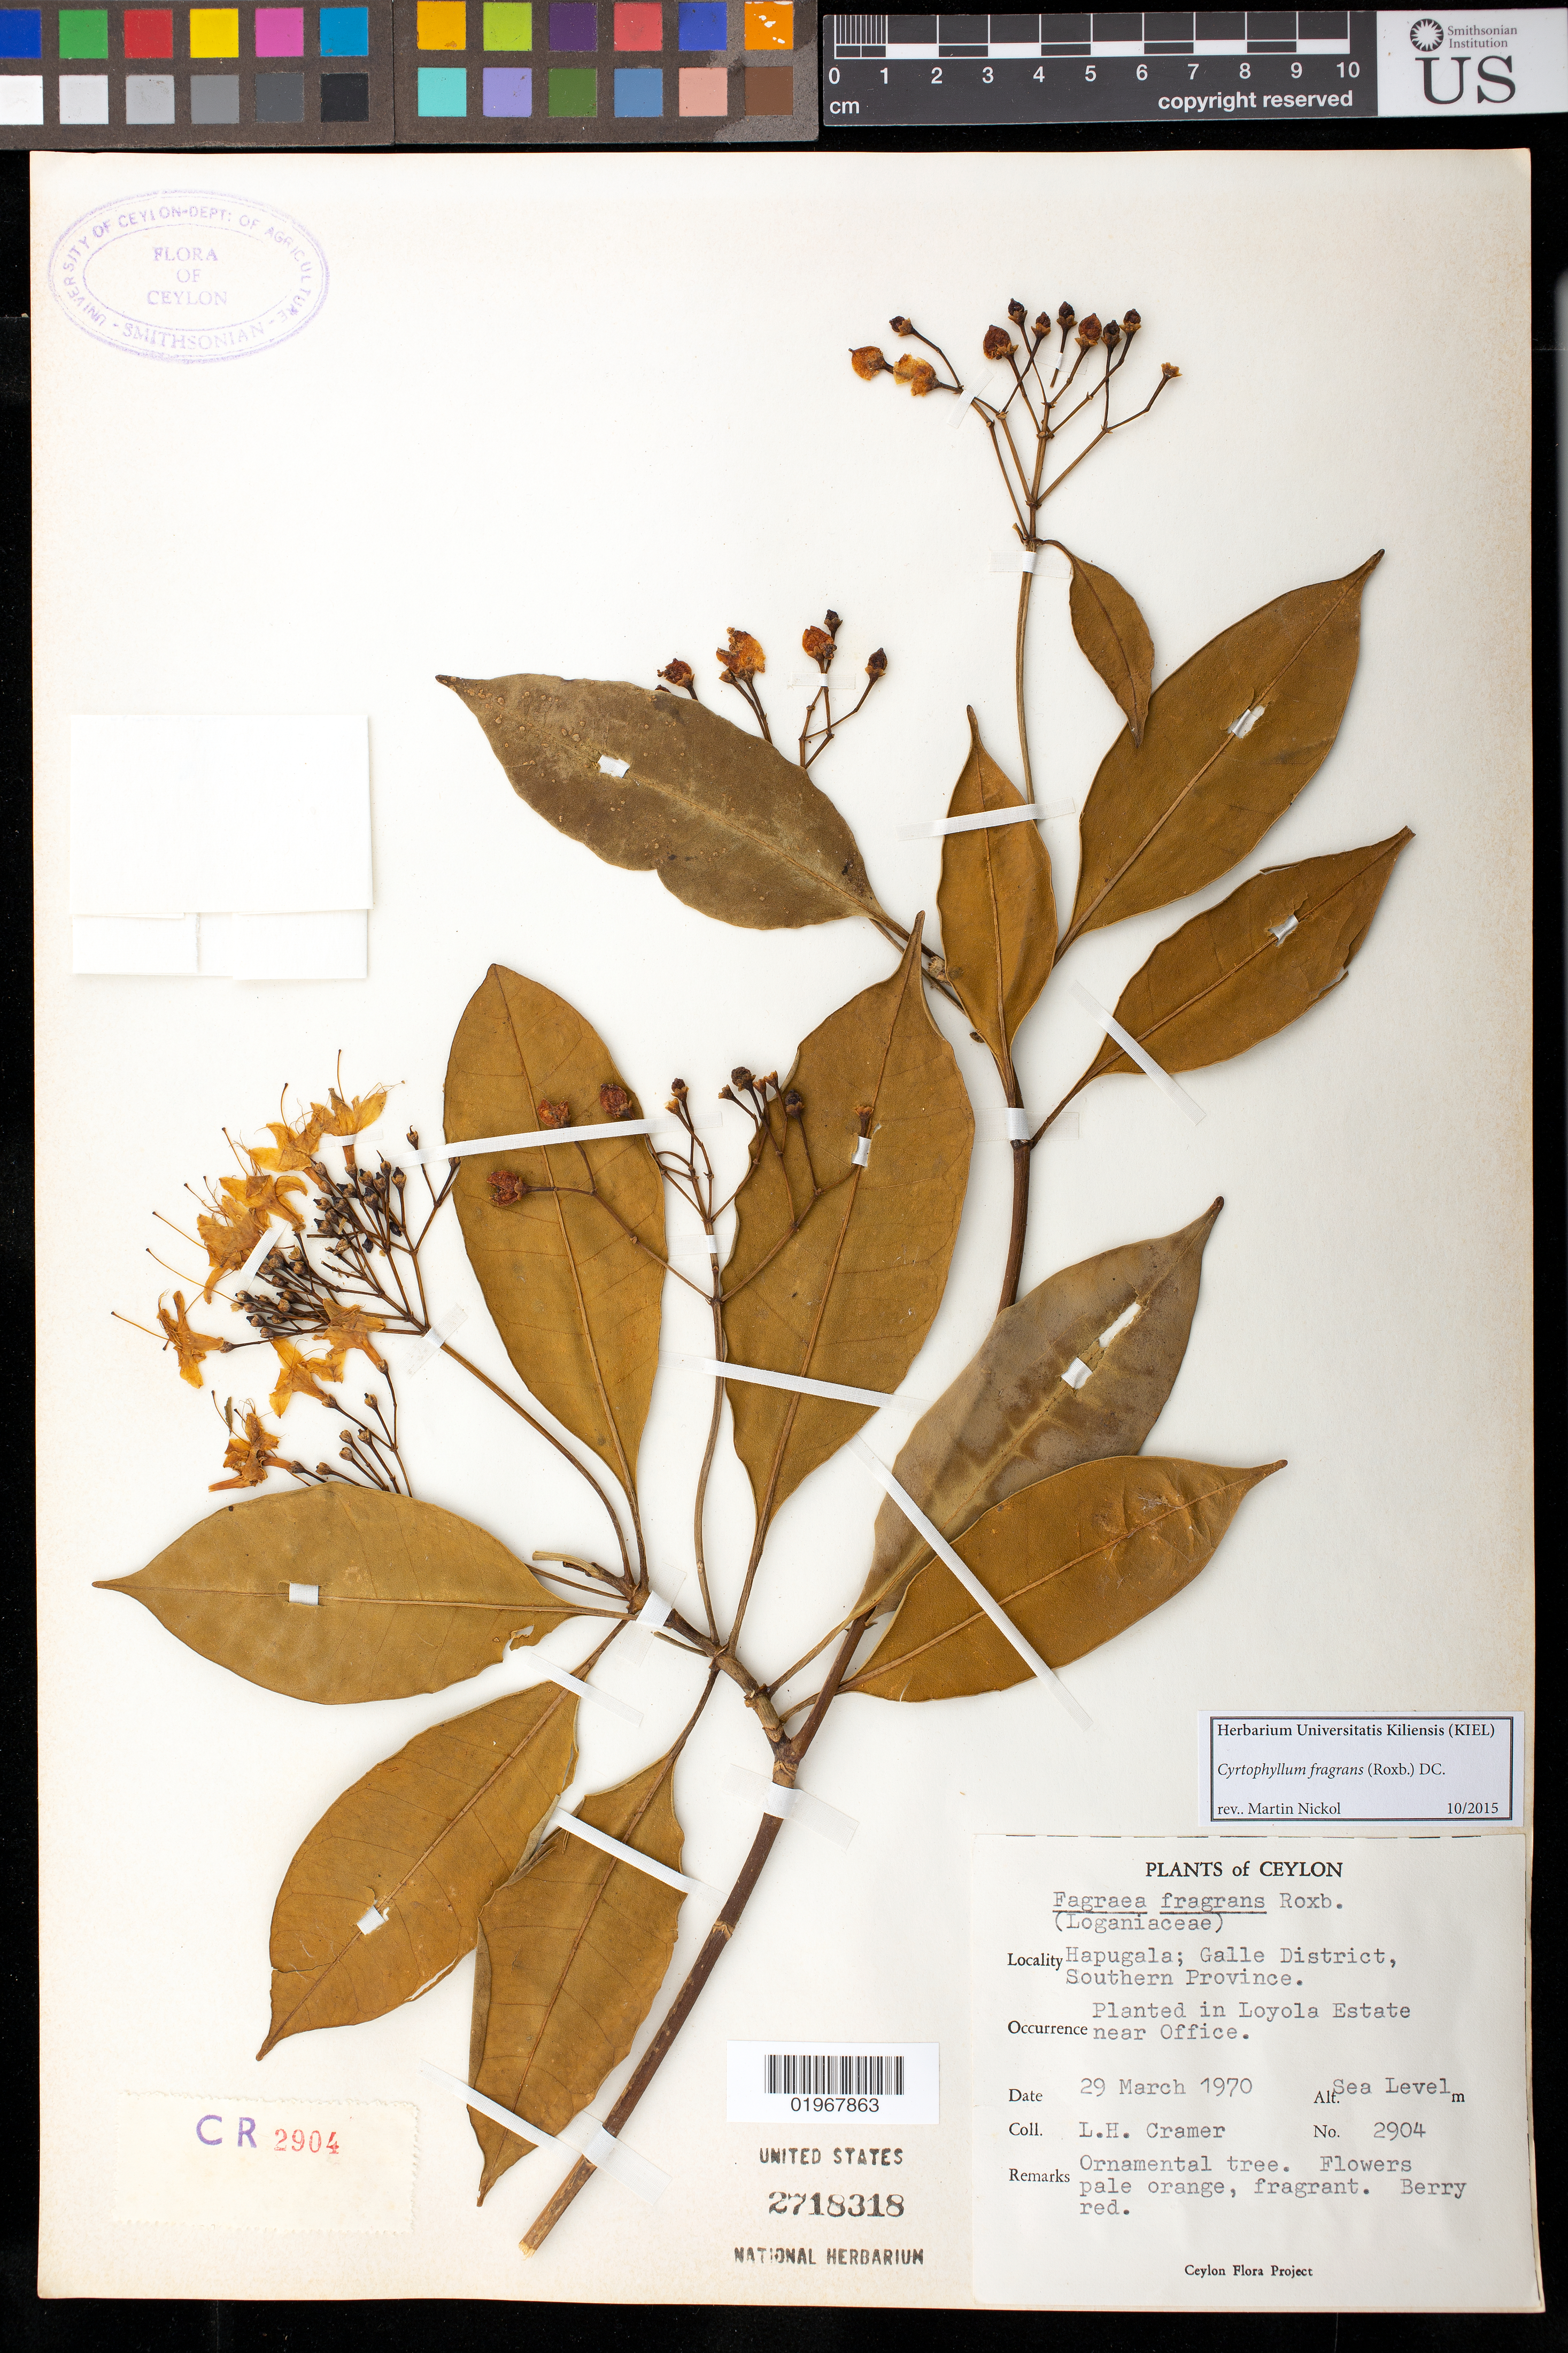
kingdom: Plantae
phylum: Tracheophyta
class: Magnoliopsida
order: Gentianales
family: Gentianaceae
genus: Cyrtophyllum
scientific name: Cyrtophyllum fragrans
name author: (Roxb.) DC.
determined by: Nickol, M. G.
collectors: L. H. Cramer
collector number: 2904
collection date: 1970-03-29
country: Sri Lanka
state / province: Southern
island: Ceylon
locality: Hapugala; Galle District, Southern Province. Planted in Loyola Estate near Office.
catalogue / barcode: US 2718318